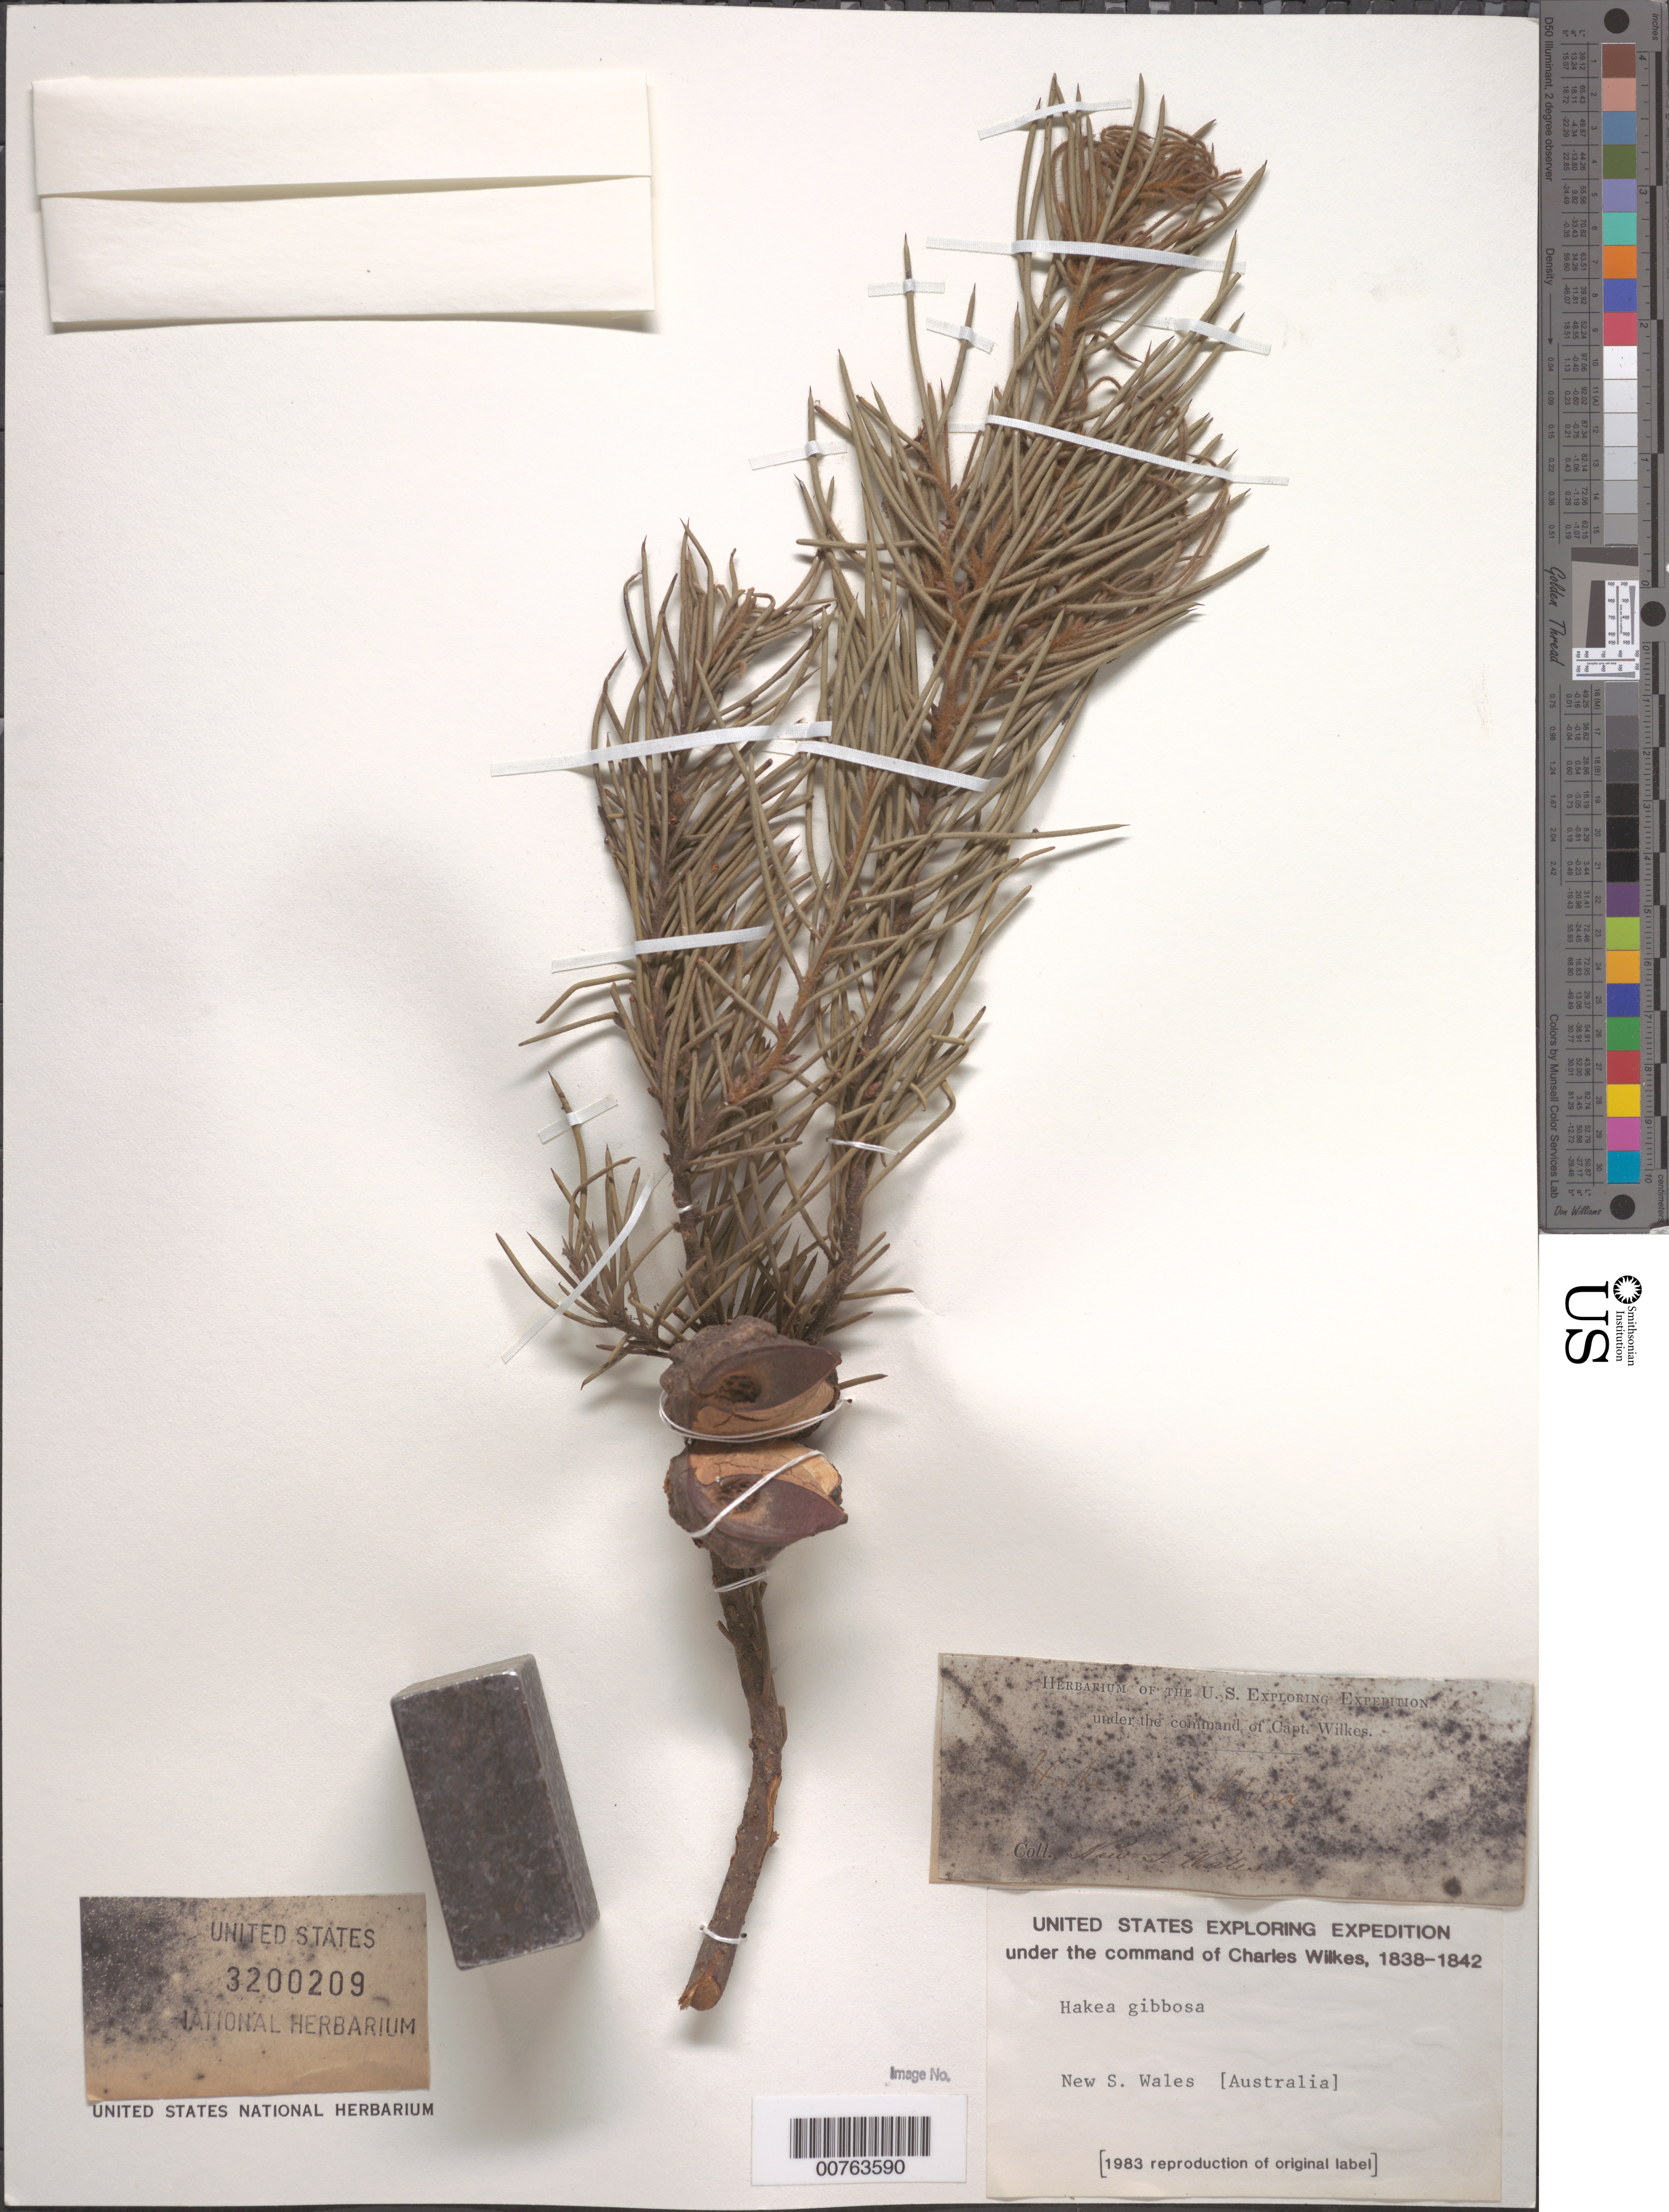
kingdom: Plantae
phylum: Tracheophyta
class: Magnoliopsida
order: Proteales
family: Proteaceae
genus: Hakea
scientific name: Hakea gibbosa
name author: (Sm.) Cav.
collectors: Wilkes Explor. Exped.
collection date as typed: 1838 to -- --- 1842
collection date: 1838/1842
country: Australia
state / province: New South Wales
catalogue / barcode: US 3200209